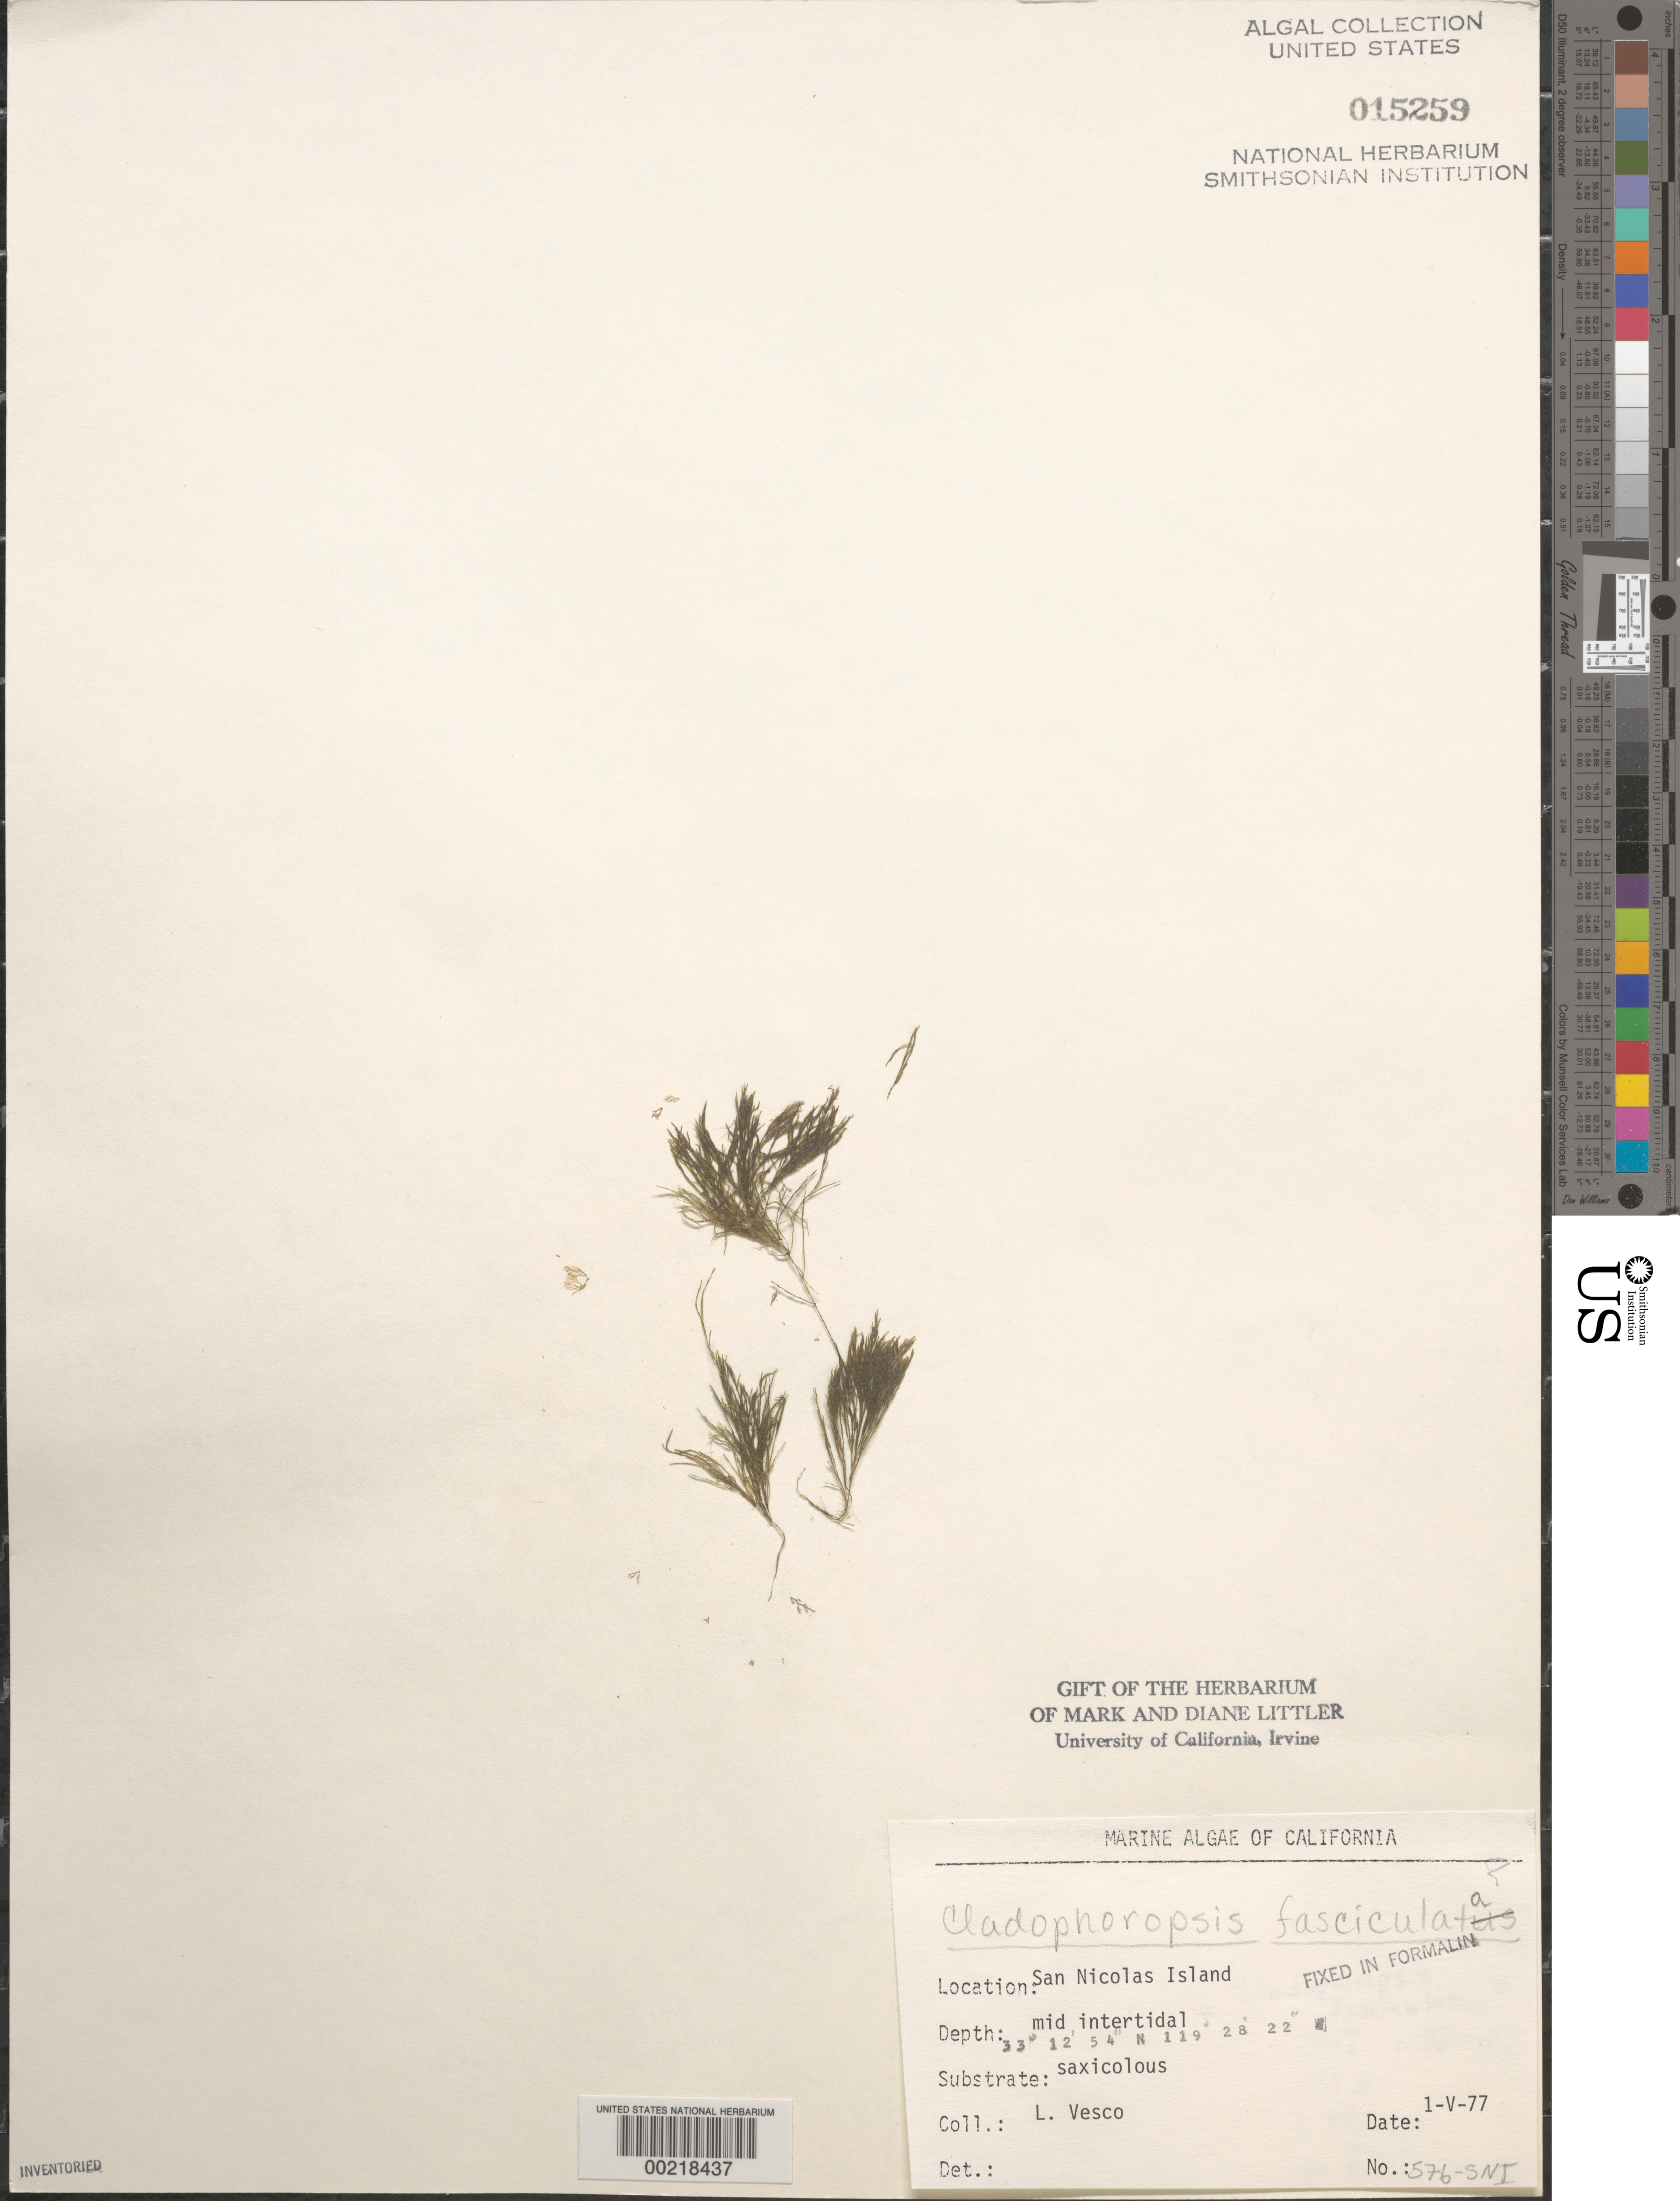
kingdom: Plantae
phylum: Chlorophyta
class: Ulvophyceae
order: Siphonocladales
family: Boodleaceae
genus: Cladophoropsis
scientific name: Cladophoropsis fasciculata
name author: (Kjellm.) N.Wille in Engl. & Prantl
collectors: L. Vesco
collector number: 576-SNI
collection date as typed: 01 May 1977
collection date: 1977-05-01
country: United States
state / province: California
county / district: Ventura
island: San Nicolas Island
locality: Dutch Harbor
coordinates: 33 12'54"N, 119 28'22"W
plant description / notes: BLM-SOCALBIGHT Rocky Intertidal Survey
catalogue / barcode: US 15259